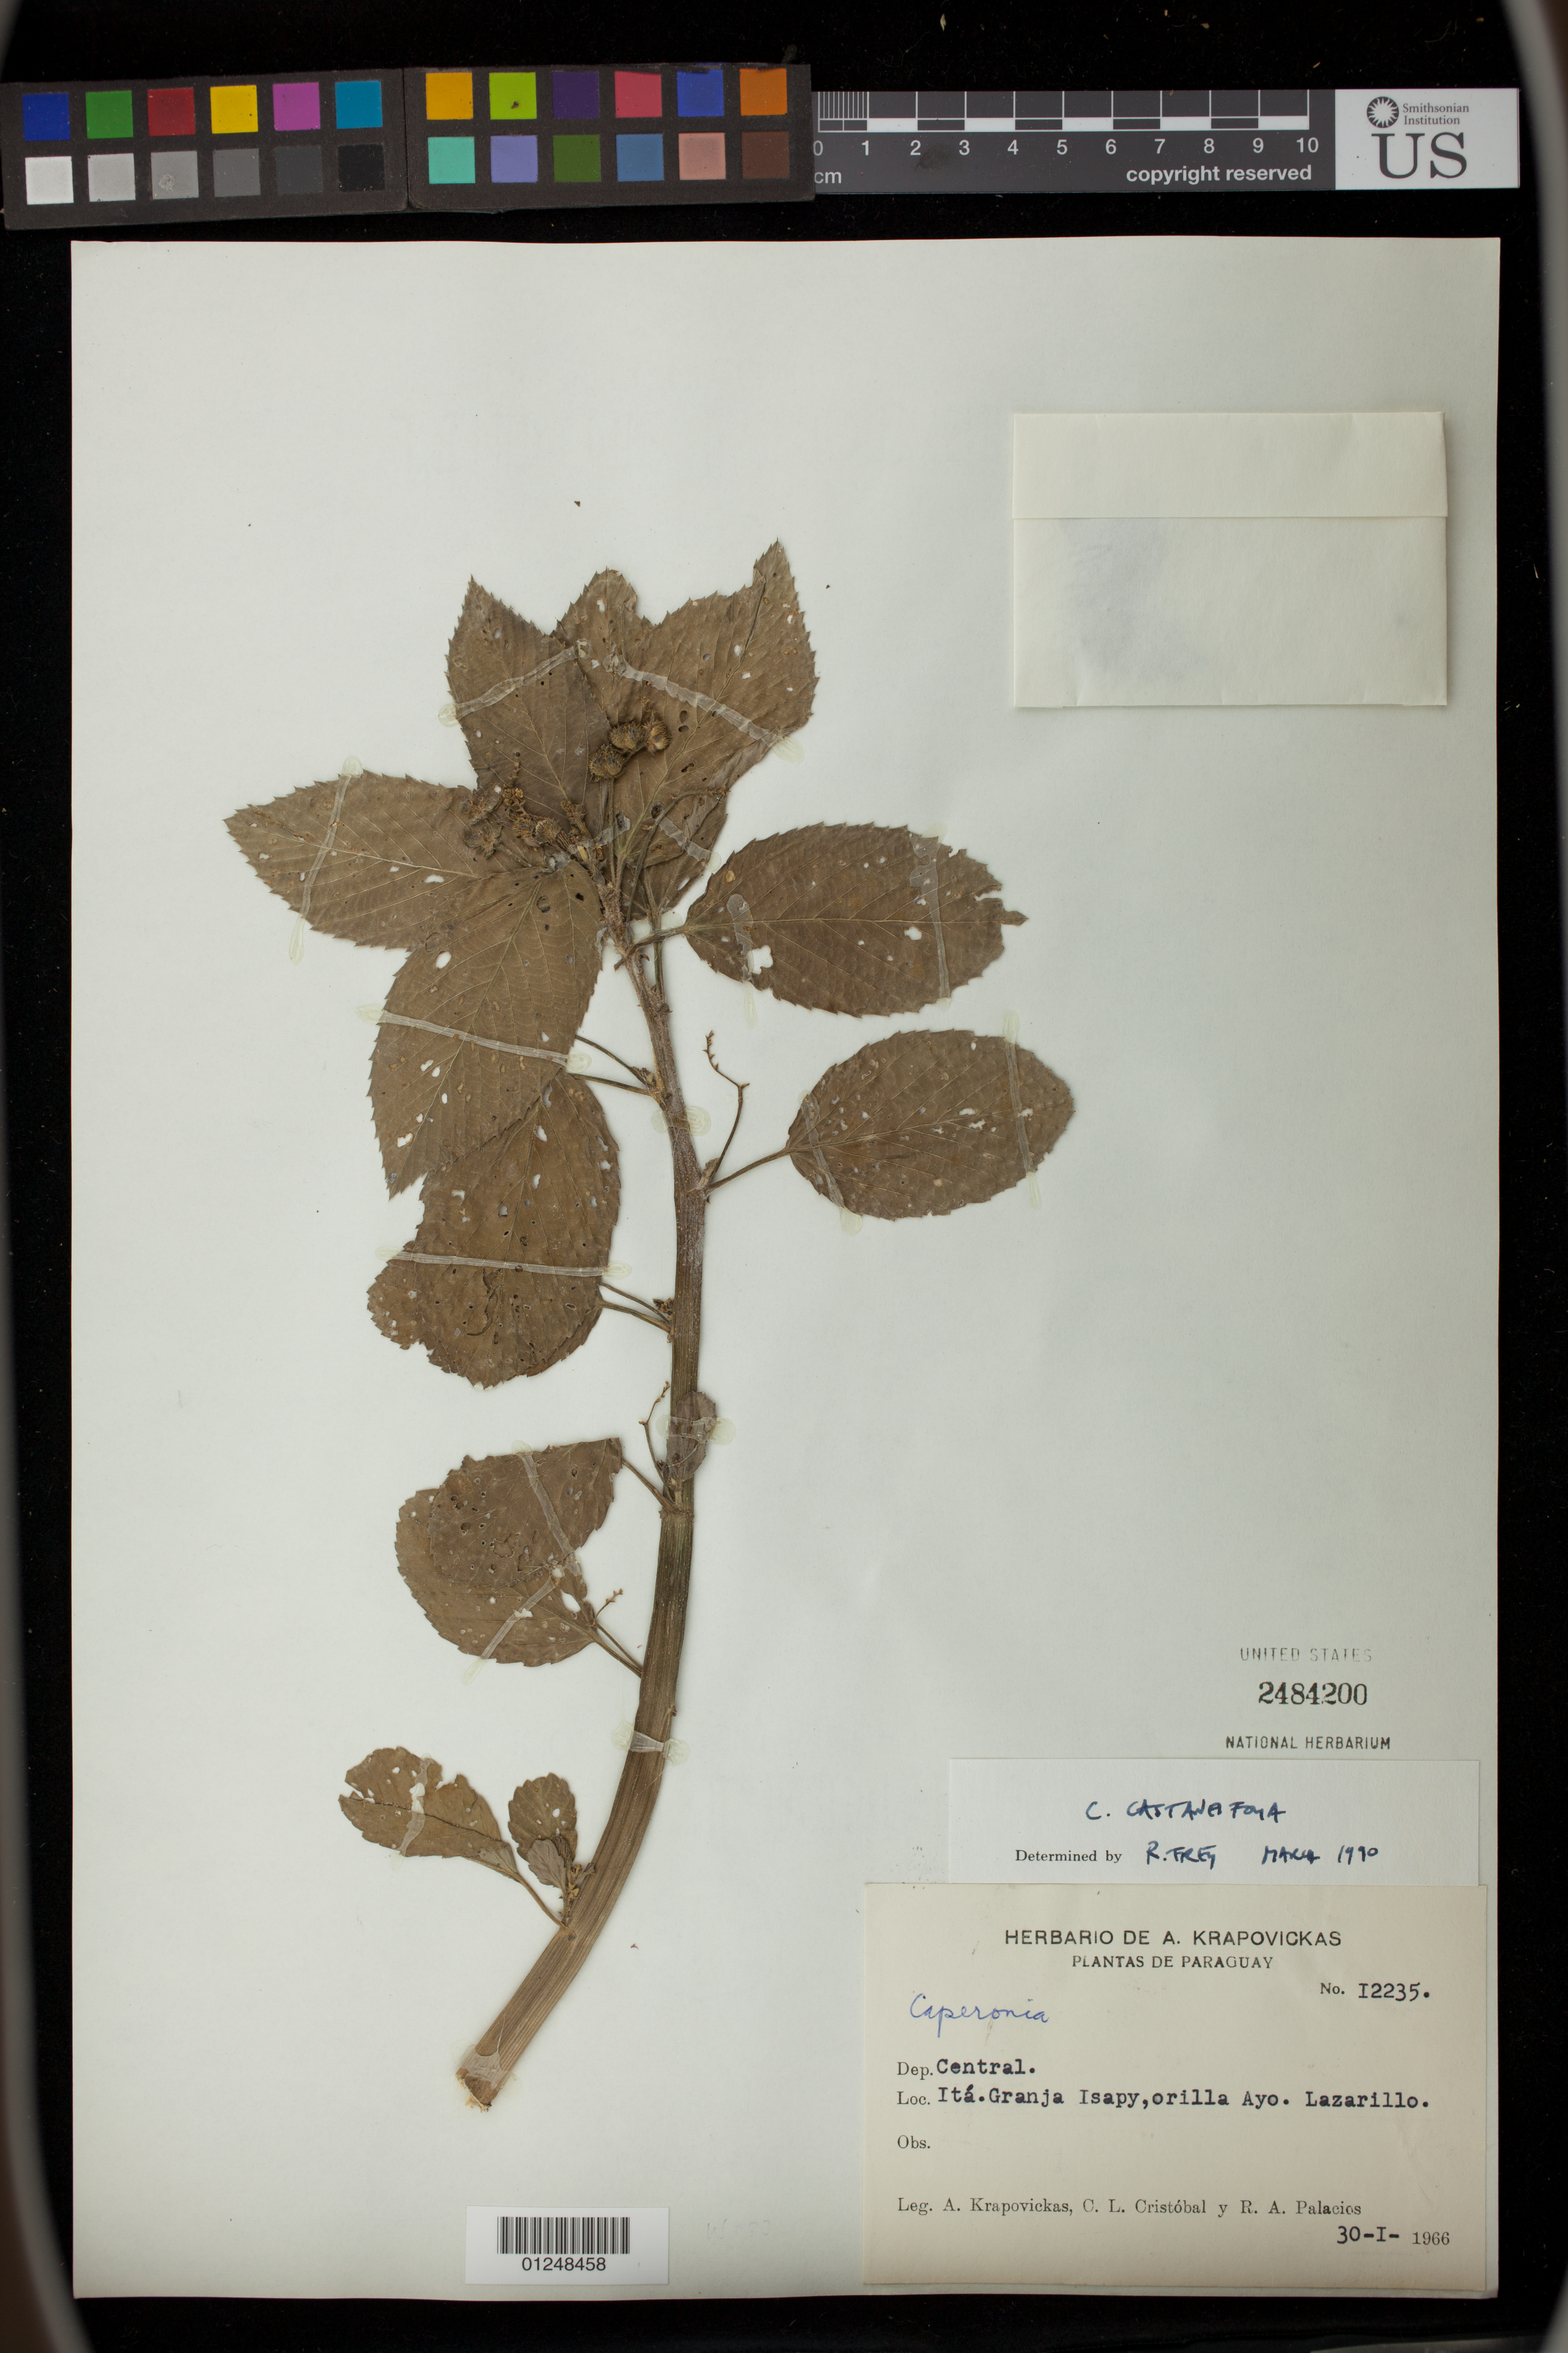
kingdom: Plantae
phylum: Tracheophyta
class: Magnoliopsida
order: Malpighiales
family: Euphorbiaceae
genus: Caperonia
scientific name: Caperonia castaneifolia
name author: (L.) A. St.-Hil.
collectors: A. Krapovickas, C. L. Cristóbal & R. Palacios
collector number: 12235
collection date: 1966-01-30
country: Paraguay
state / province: Central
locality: Ita. Granja Isapy. Orilla Ayo. Lazarillo.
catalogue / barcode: US 2484200